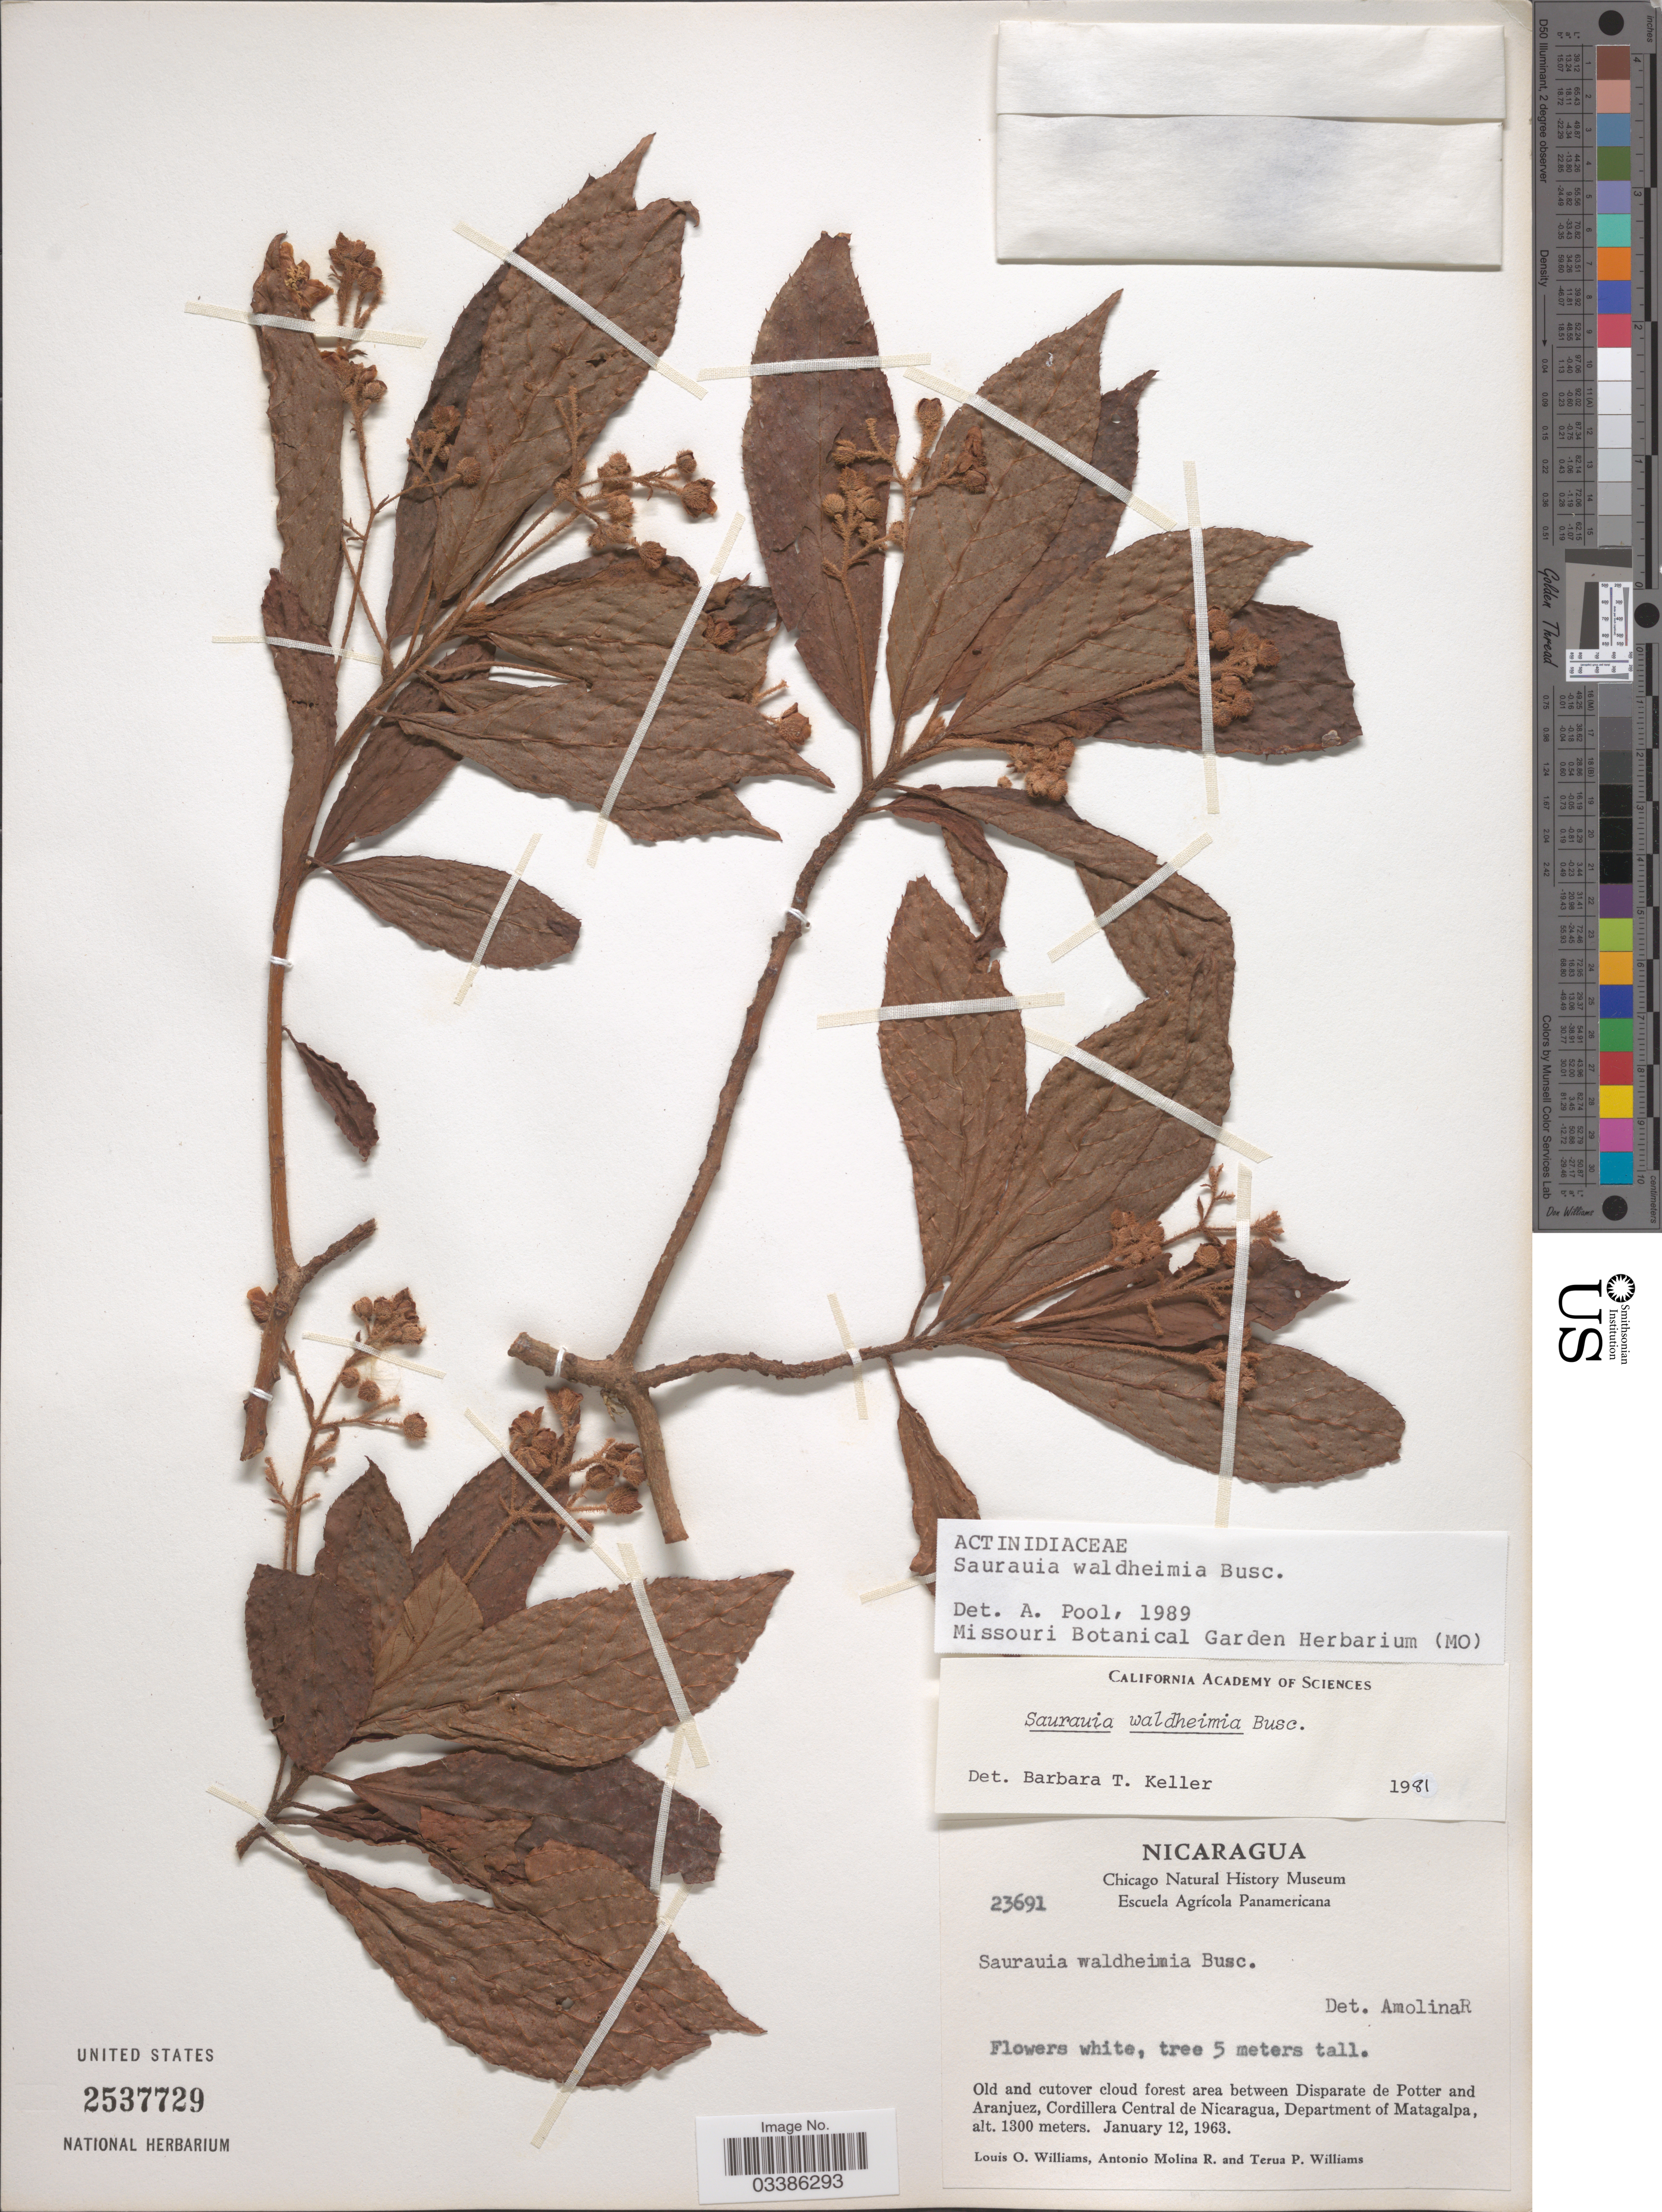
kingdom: Plantae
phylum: Tracheophyta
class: Magnoliopsida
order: Ericales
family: Actinidiaceae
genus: Saurauia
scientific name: Saurauia waldheimii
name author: Buscal.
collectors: L. O. Williams, A. Molina R. & T. Williams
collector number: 23691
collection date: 1963-01-12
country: Nicaragua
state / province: Matagalpa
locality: Old and cutover cloud forest area between Disparate de Potter and Aranjuez, Cordillera Central de Nicaragua, Department of Matagalpa.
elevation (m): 1300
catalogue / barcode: US 2537729